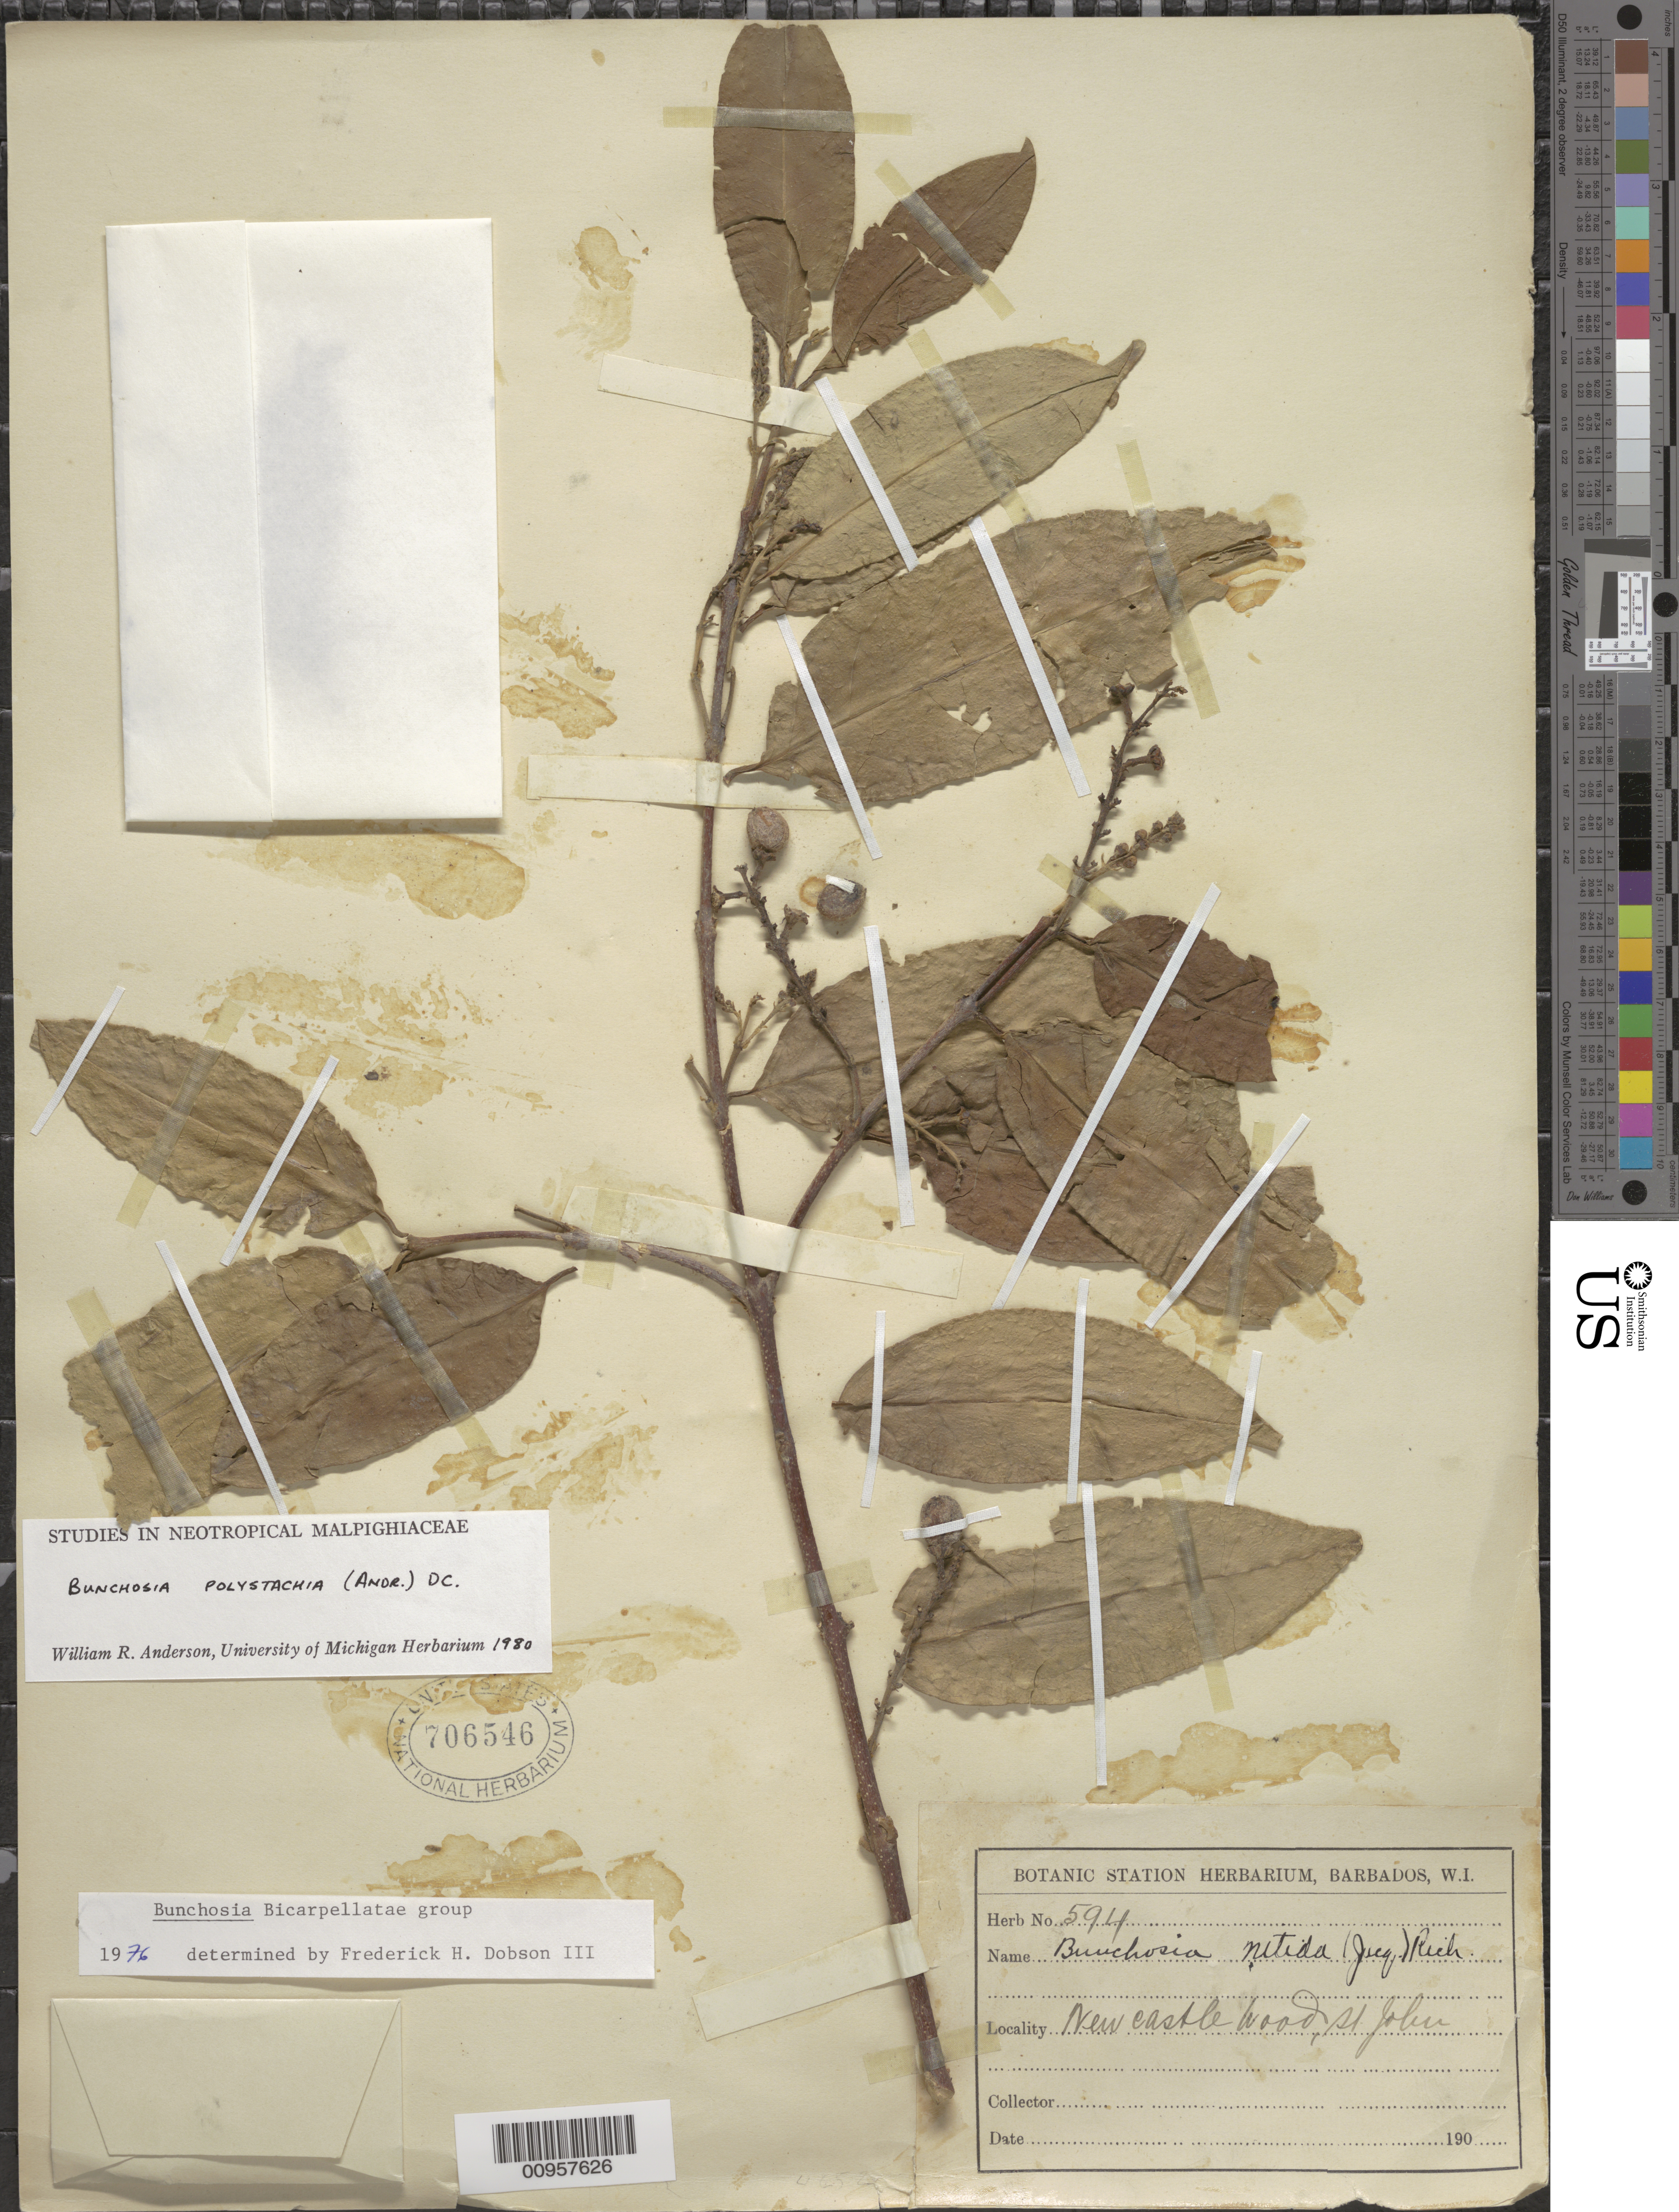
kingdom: Plantae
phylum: Tracheophyta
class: Magnoliopsida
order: Malpighiales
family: Malpighiaceae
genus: Bunchosia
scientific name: Bunchosia polystachya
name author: (Andrews) DC.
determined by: Anderson, W. R., (MICH), University of Michigan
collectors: ex herb. Bot. Sta. Barbados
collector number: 594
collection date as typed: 1900 or -- --- 1909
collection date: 1900 or 1909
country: Barbados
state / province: Saint John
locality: Newcastle Wood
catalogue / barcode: US 706546